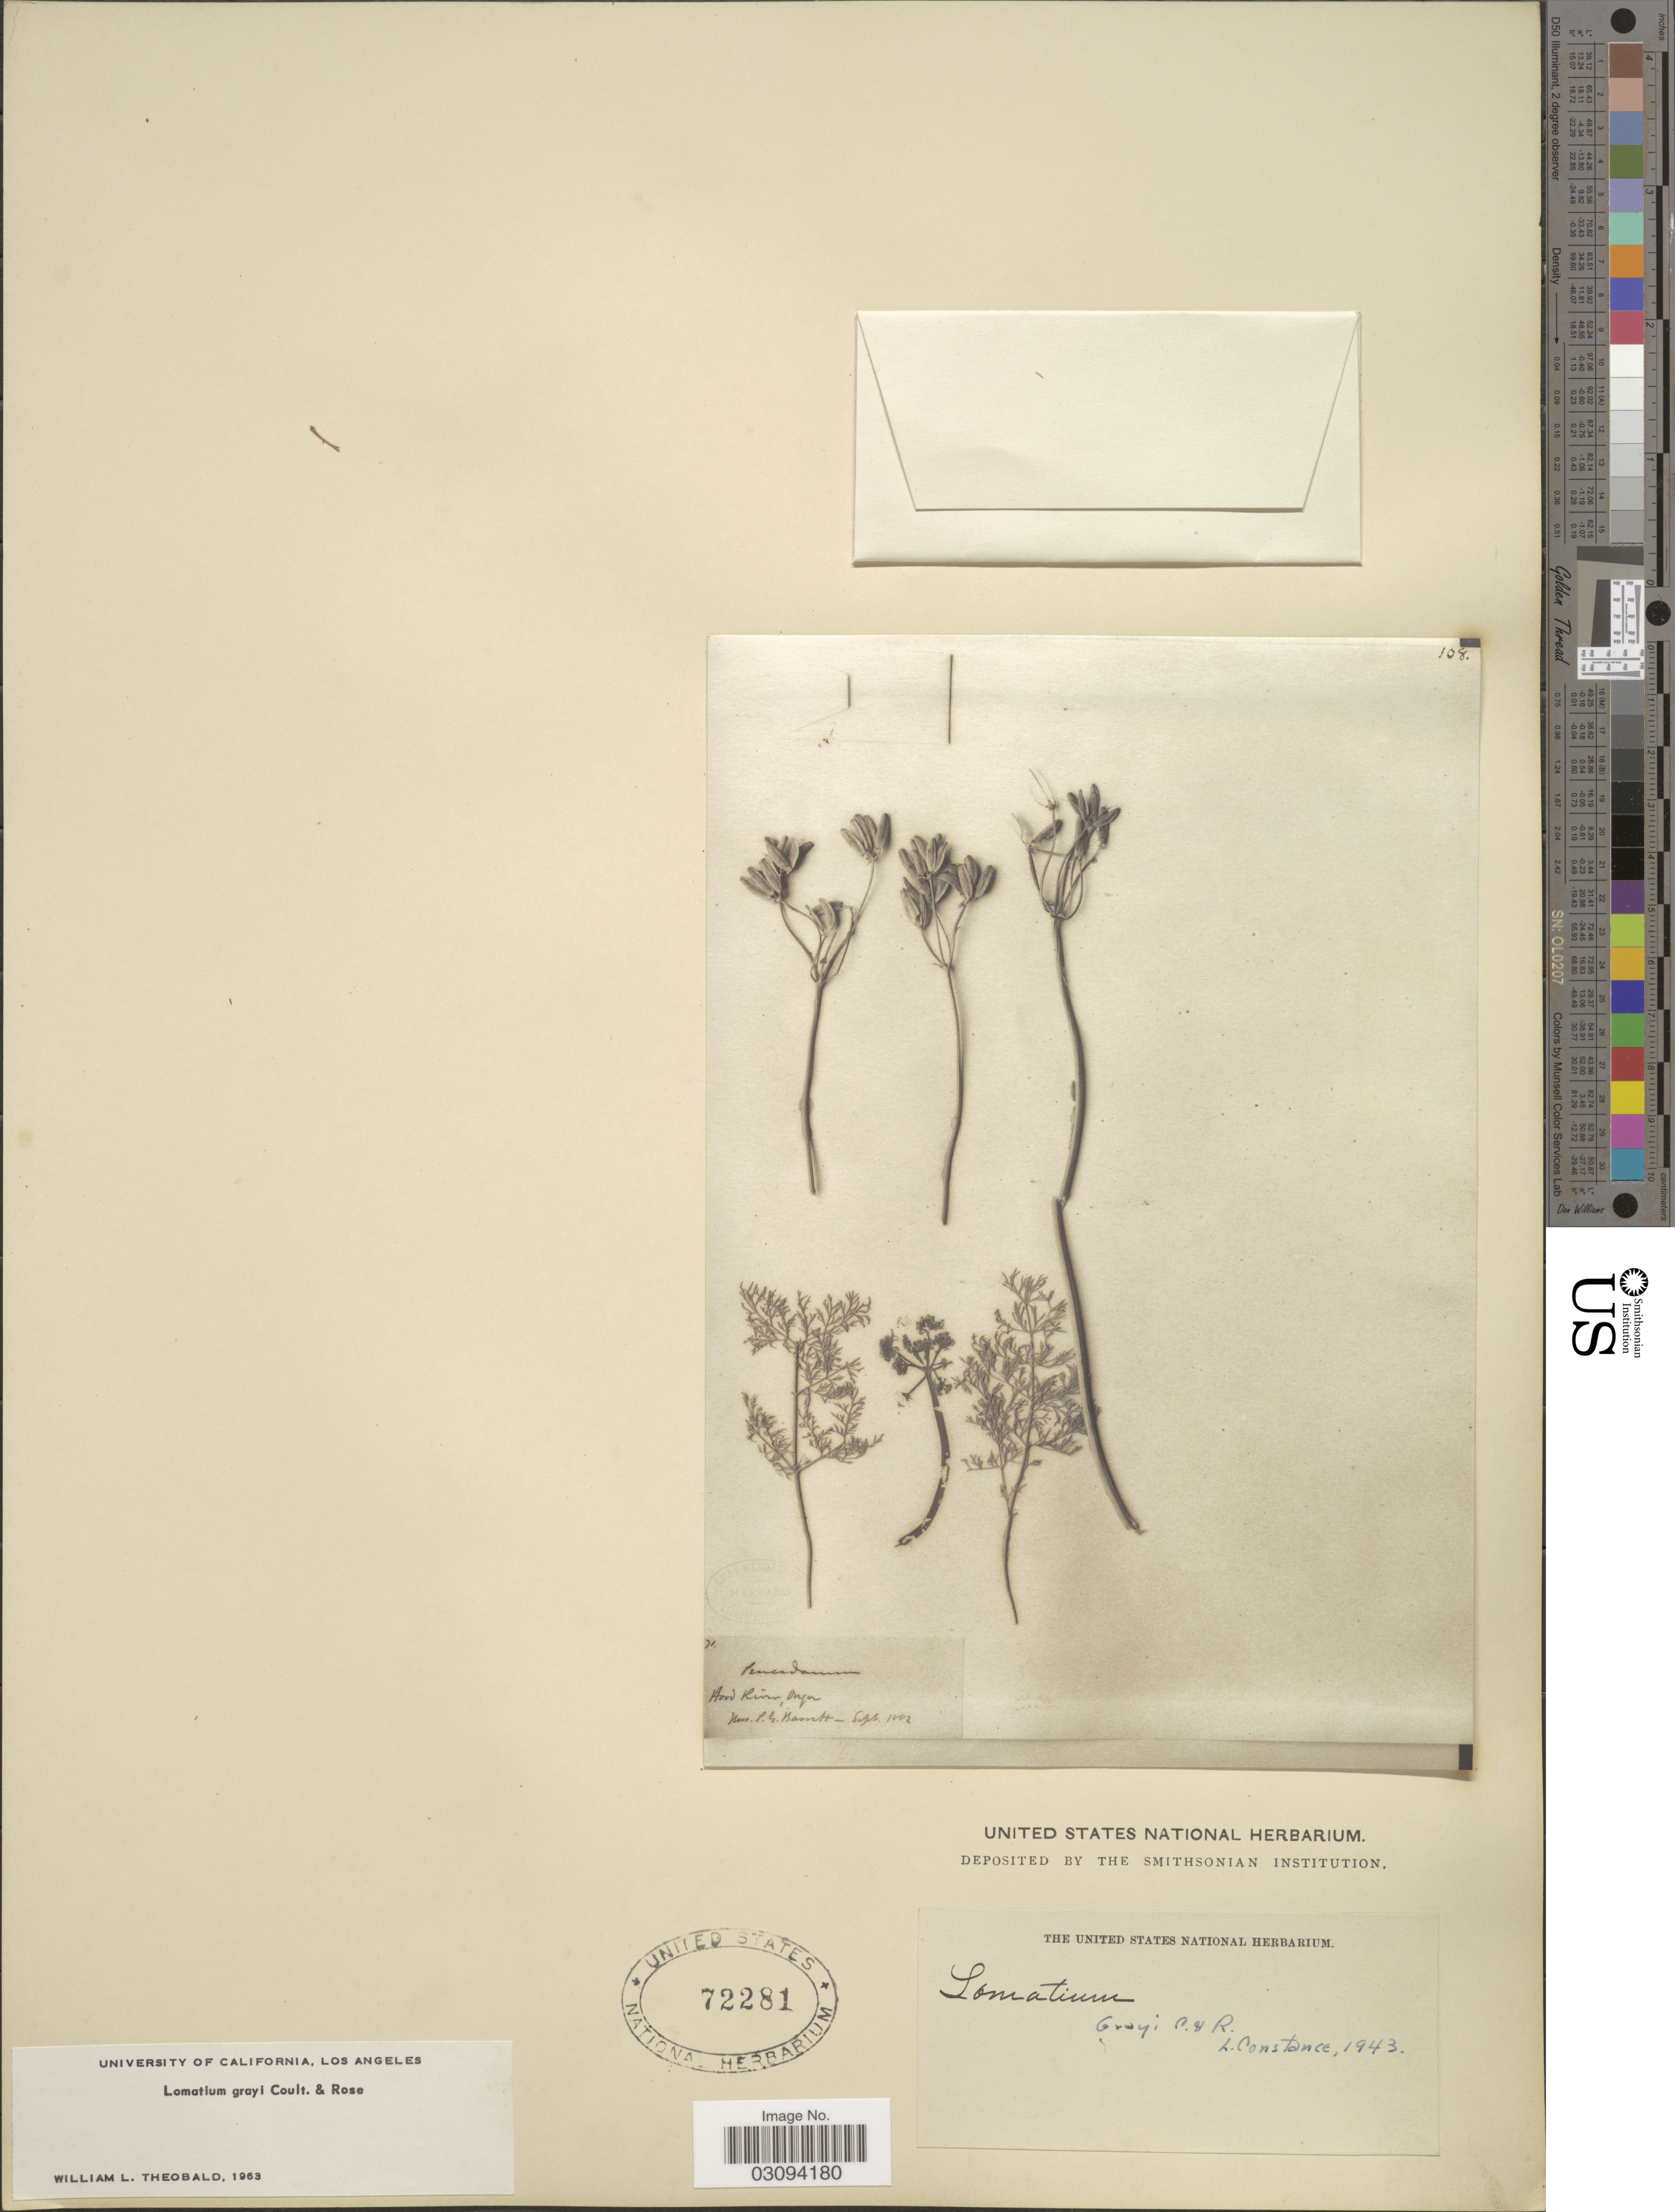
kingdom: Plantae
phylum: Tracheophyta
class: Magnoliopsida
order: Apiales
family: Apiaceae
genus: Lomatium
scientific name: Lomatium grayi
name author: (J.M. Coult. & Rose) J.M. Coult. & Rose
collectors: P. Barrett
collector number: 71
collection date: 1802-09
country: United States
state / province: Oregon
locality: Hood River.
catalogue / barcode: US 72281